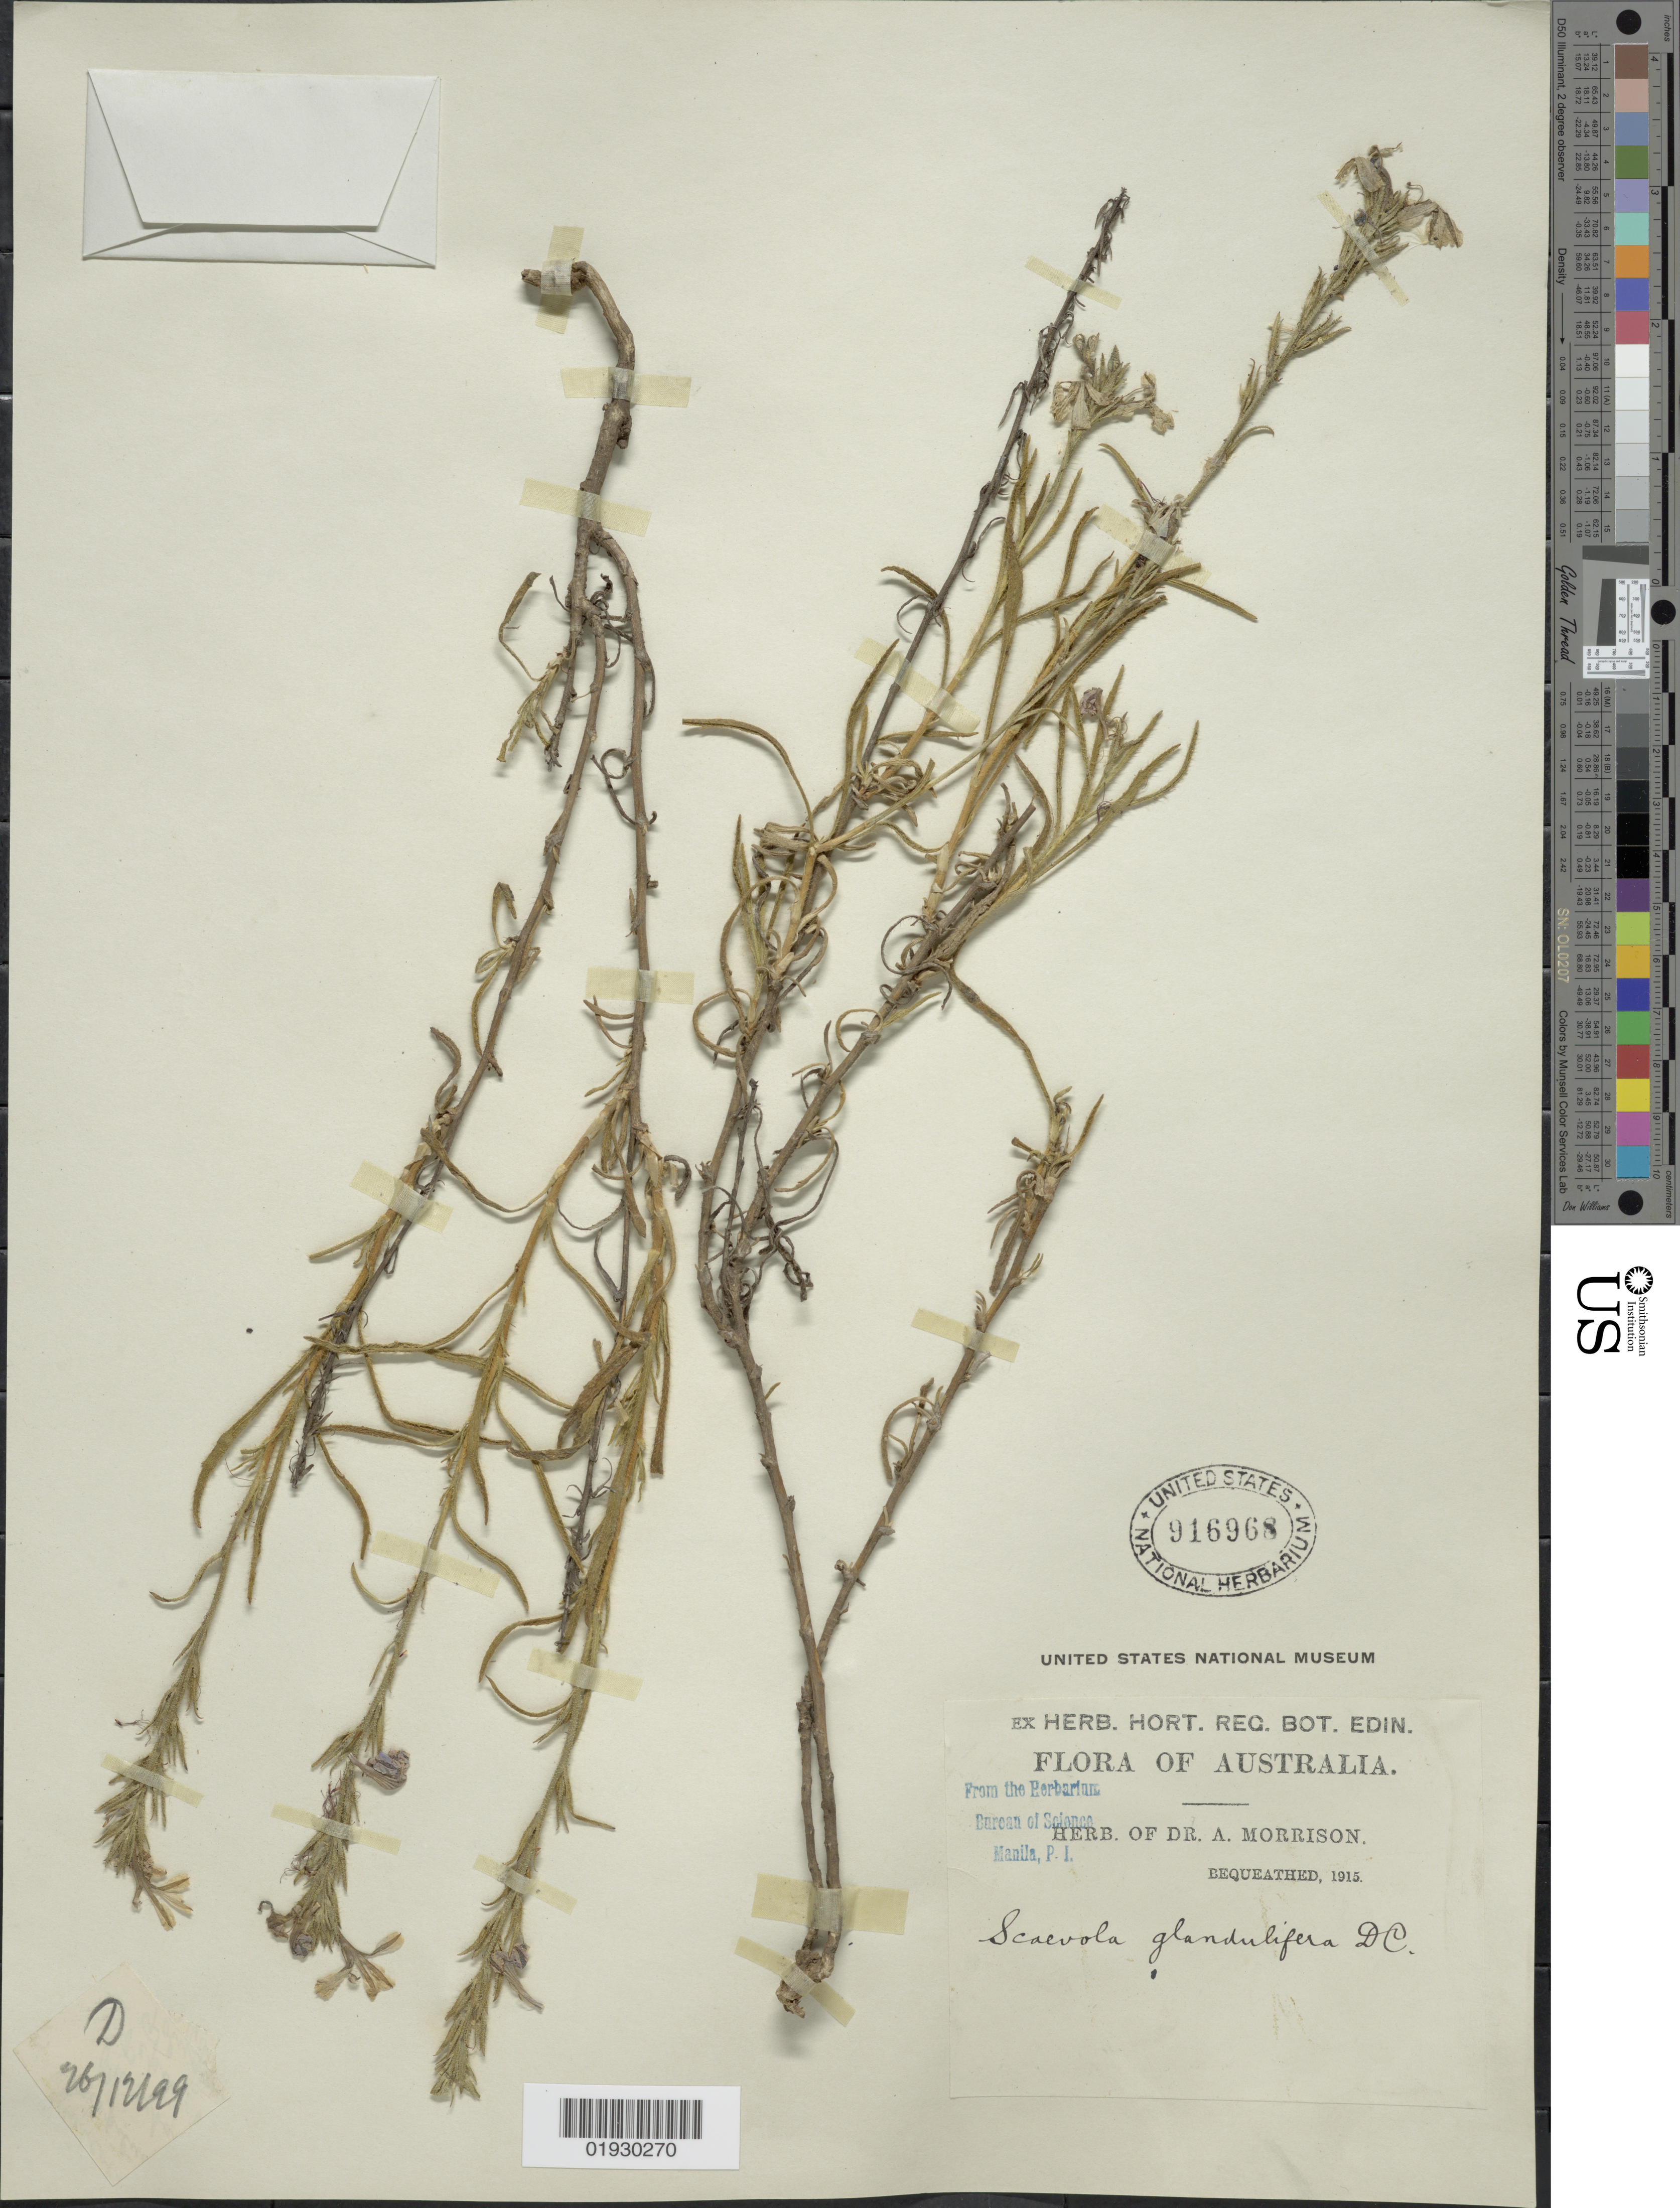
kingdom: Plantae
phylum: Tracheophyta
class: Magnoliopsida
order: Asterales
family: Goodeniaceae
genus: Scaevola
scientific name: Scaevola glandulifera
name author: DC.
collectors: ex herb. Dr. A. Morrison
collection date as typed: Transcribed d/m/y: 26/12/99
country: Australia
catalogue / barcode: US 916968